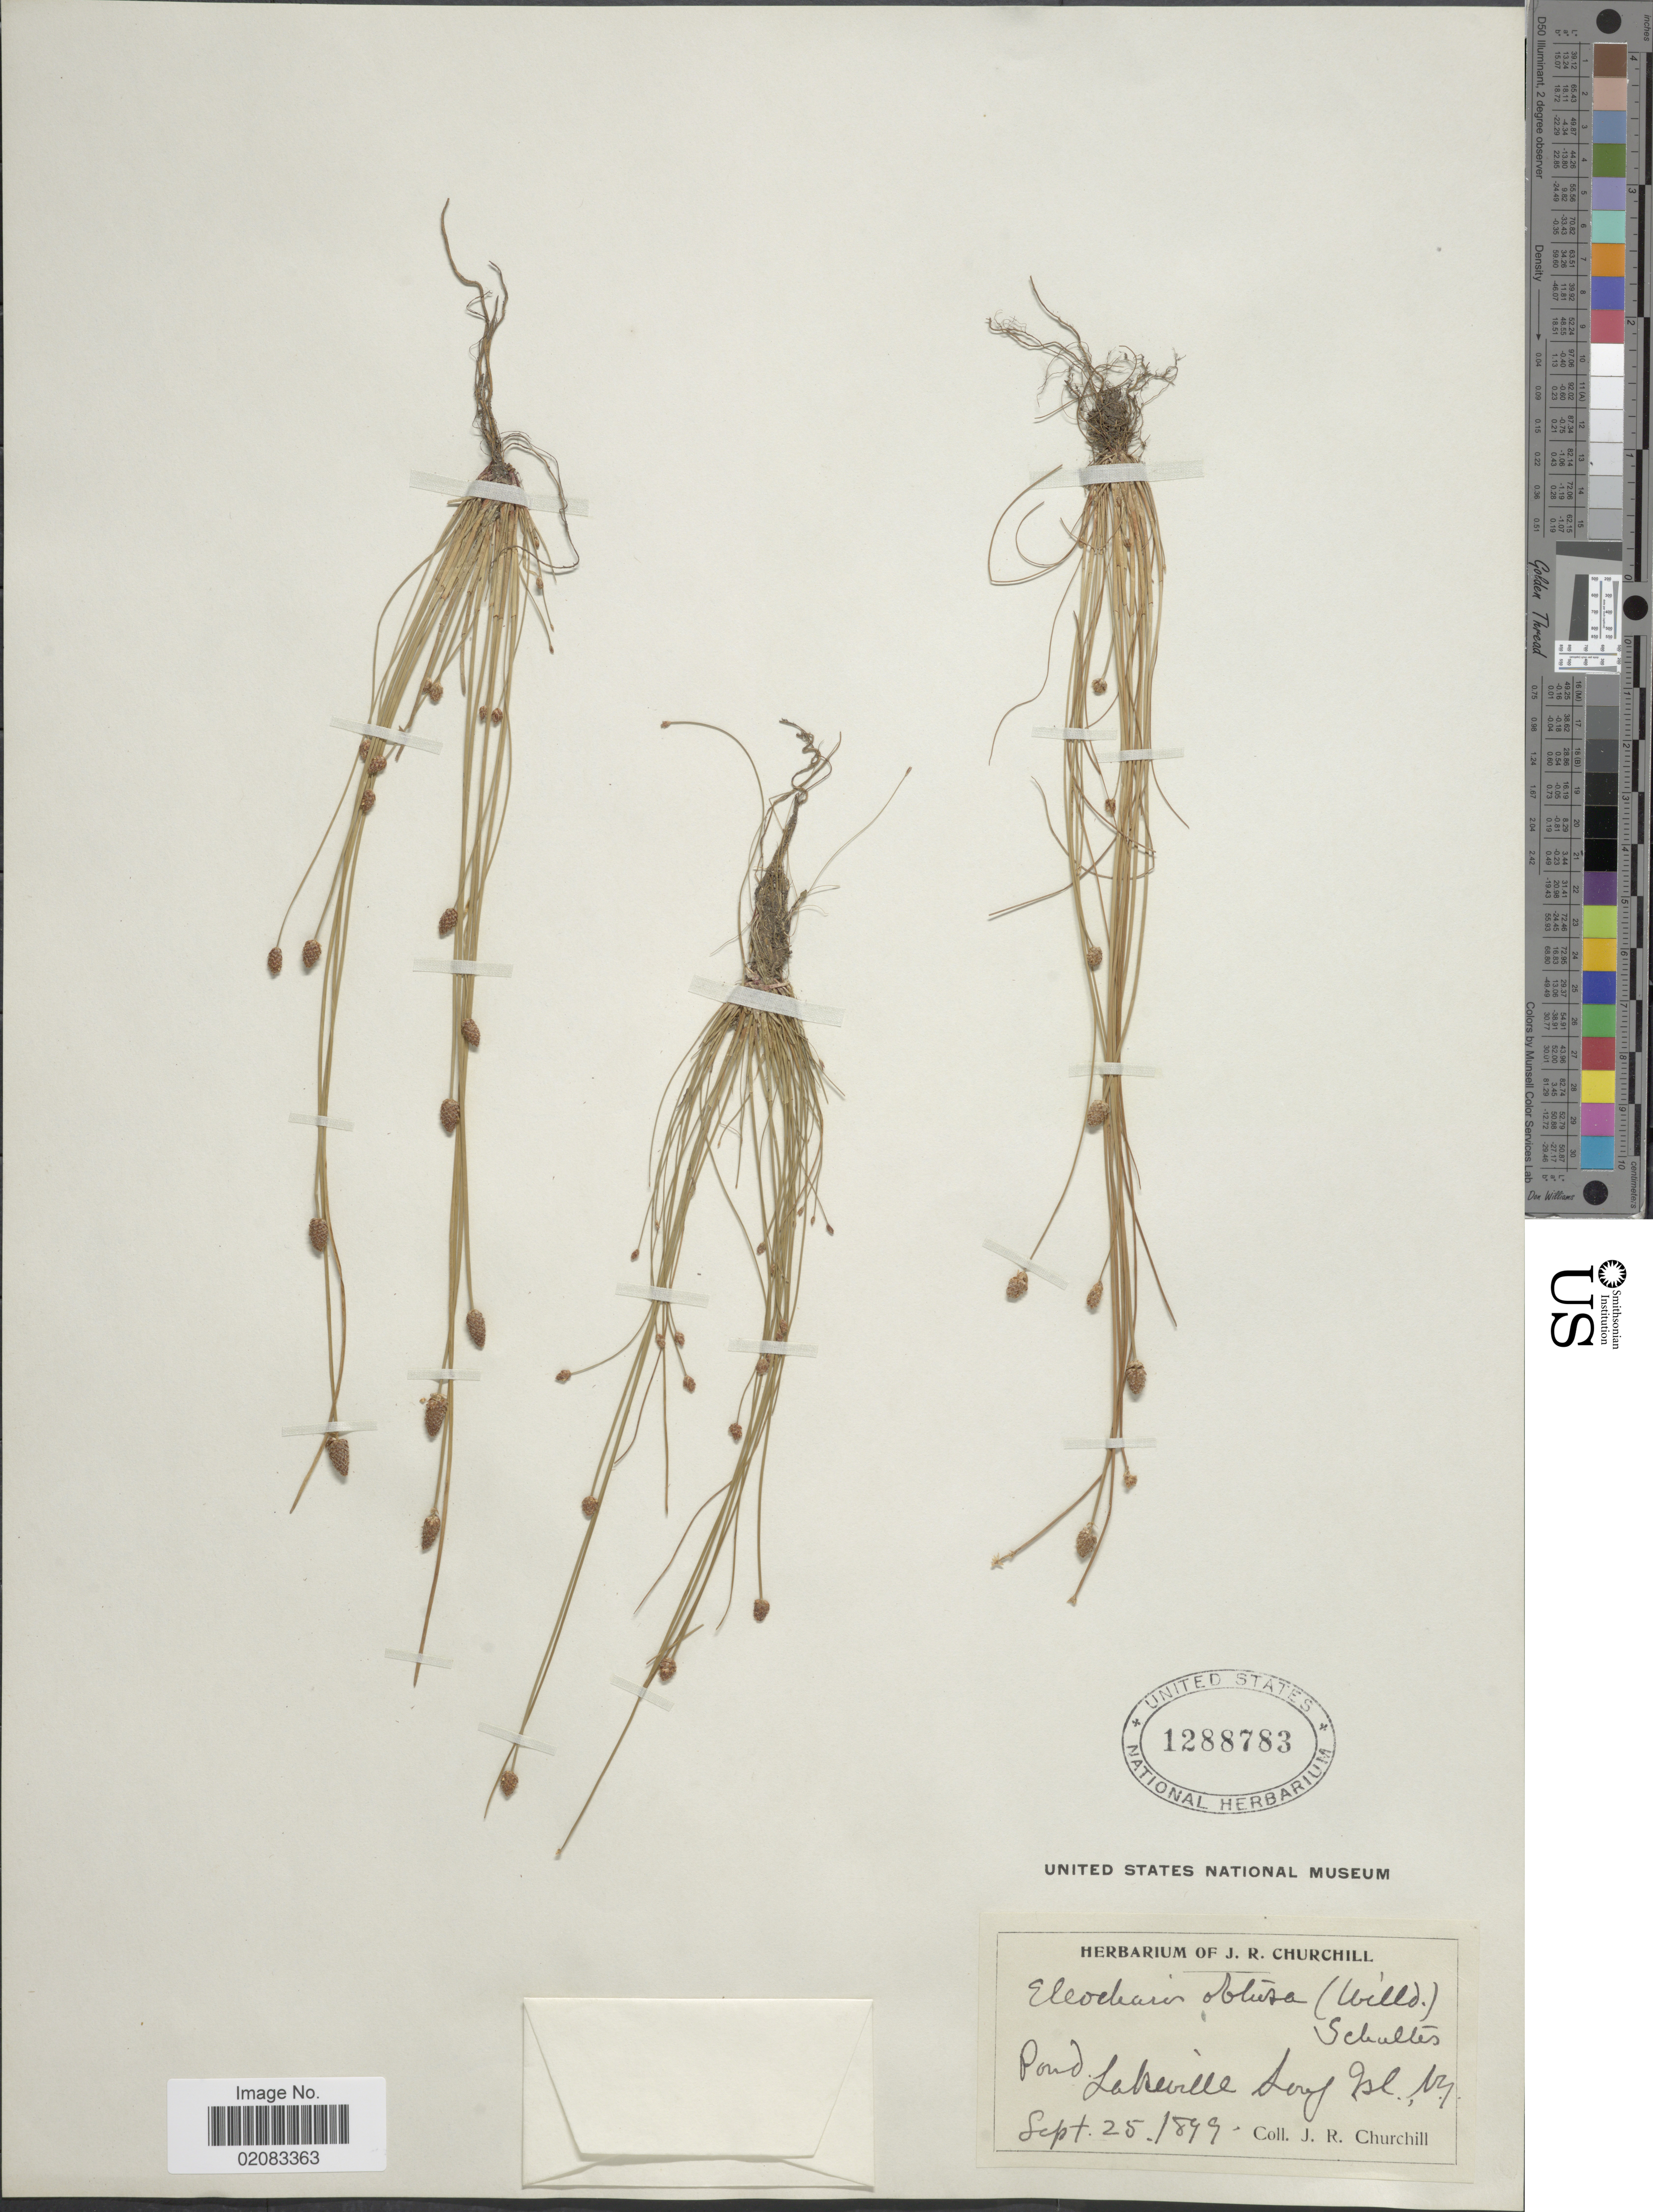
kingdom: Plantae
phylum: Tracheophyta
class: Liliopsida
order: Poales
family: Cyperaceae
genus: Eleocharis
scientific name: Eleocharis obtusa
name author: (Willd.) Schult.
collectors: J. Churchill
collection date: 1899-09-25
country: United States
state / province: New York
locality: Pond, Lakeville Long Isl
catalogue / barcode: US 1288783